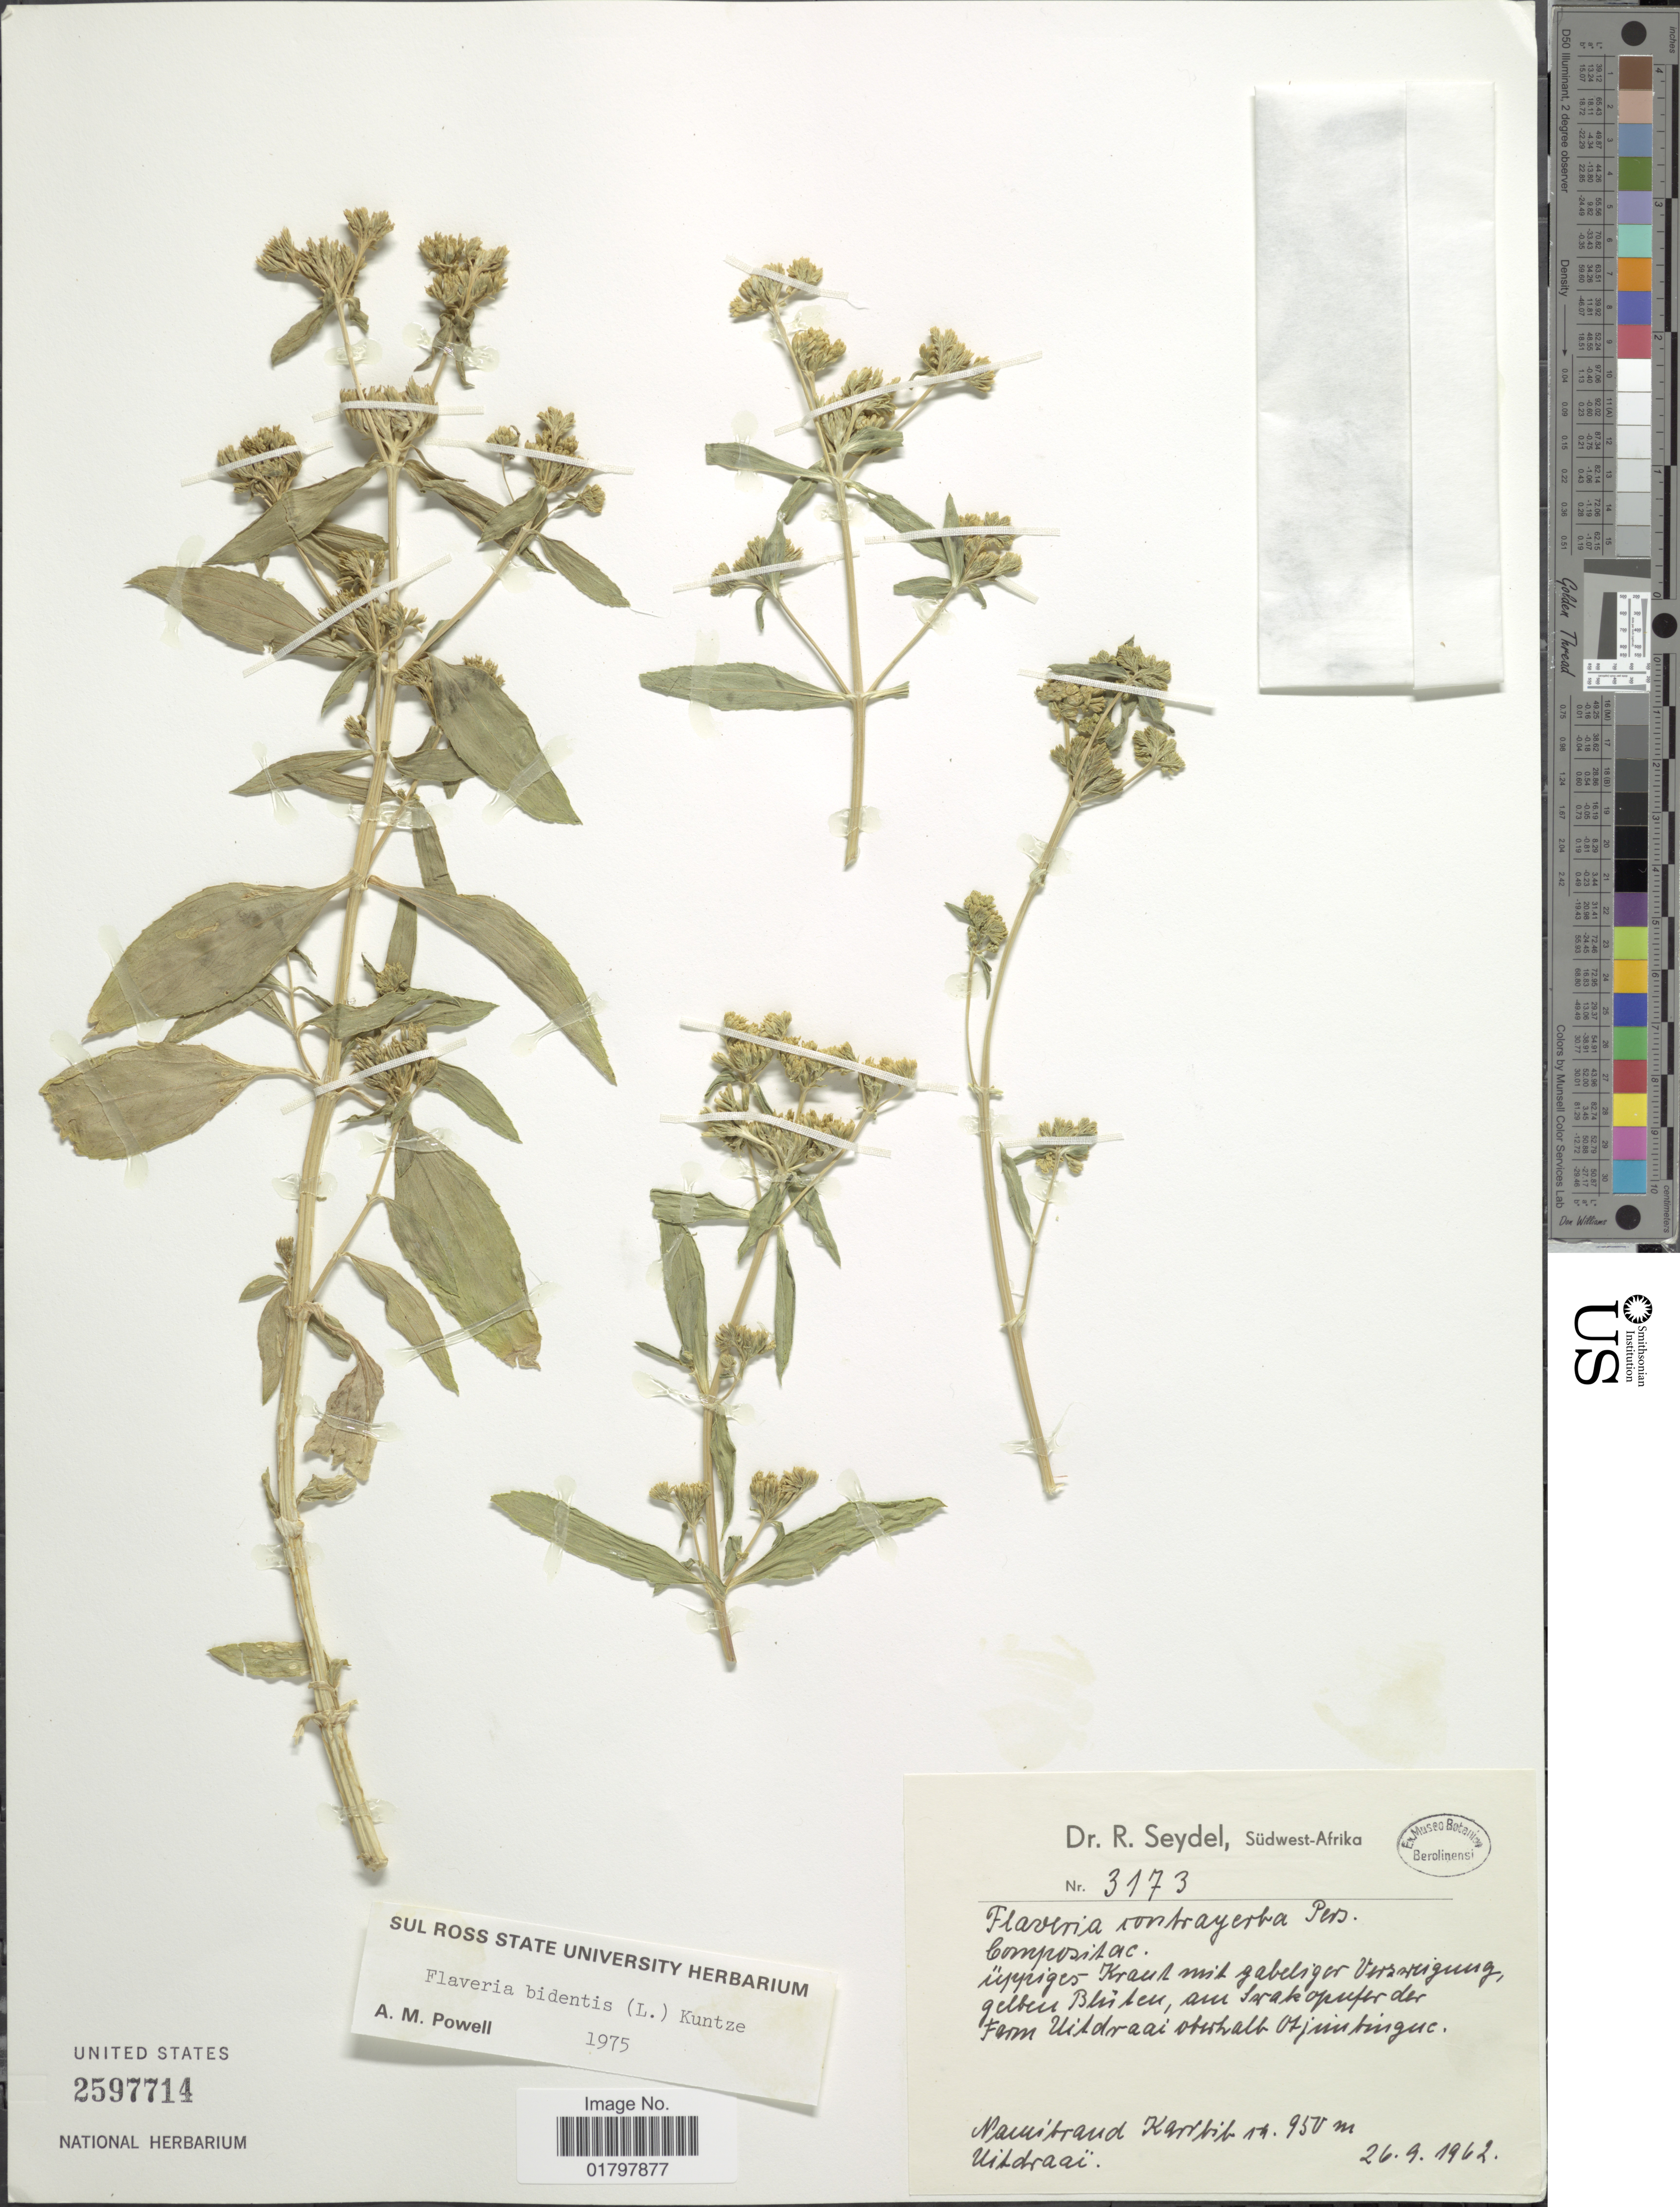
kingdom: Plantae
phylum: Tracheophyta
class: Magnoliopsida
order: Asterales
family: Asteraceae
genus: Flaveria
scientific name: Flaveria bidentis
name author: (L.) Kuntze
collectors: R. Seydel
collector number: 3173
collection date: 1962-09-26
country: Namibia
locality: Namibrand, Karibib, Uitdraai.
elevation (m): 950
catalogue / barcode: US 2597714